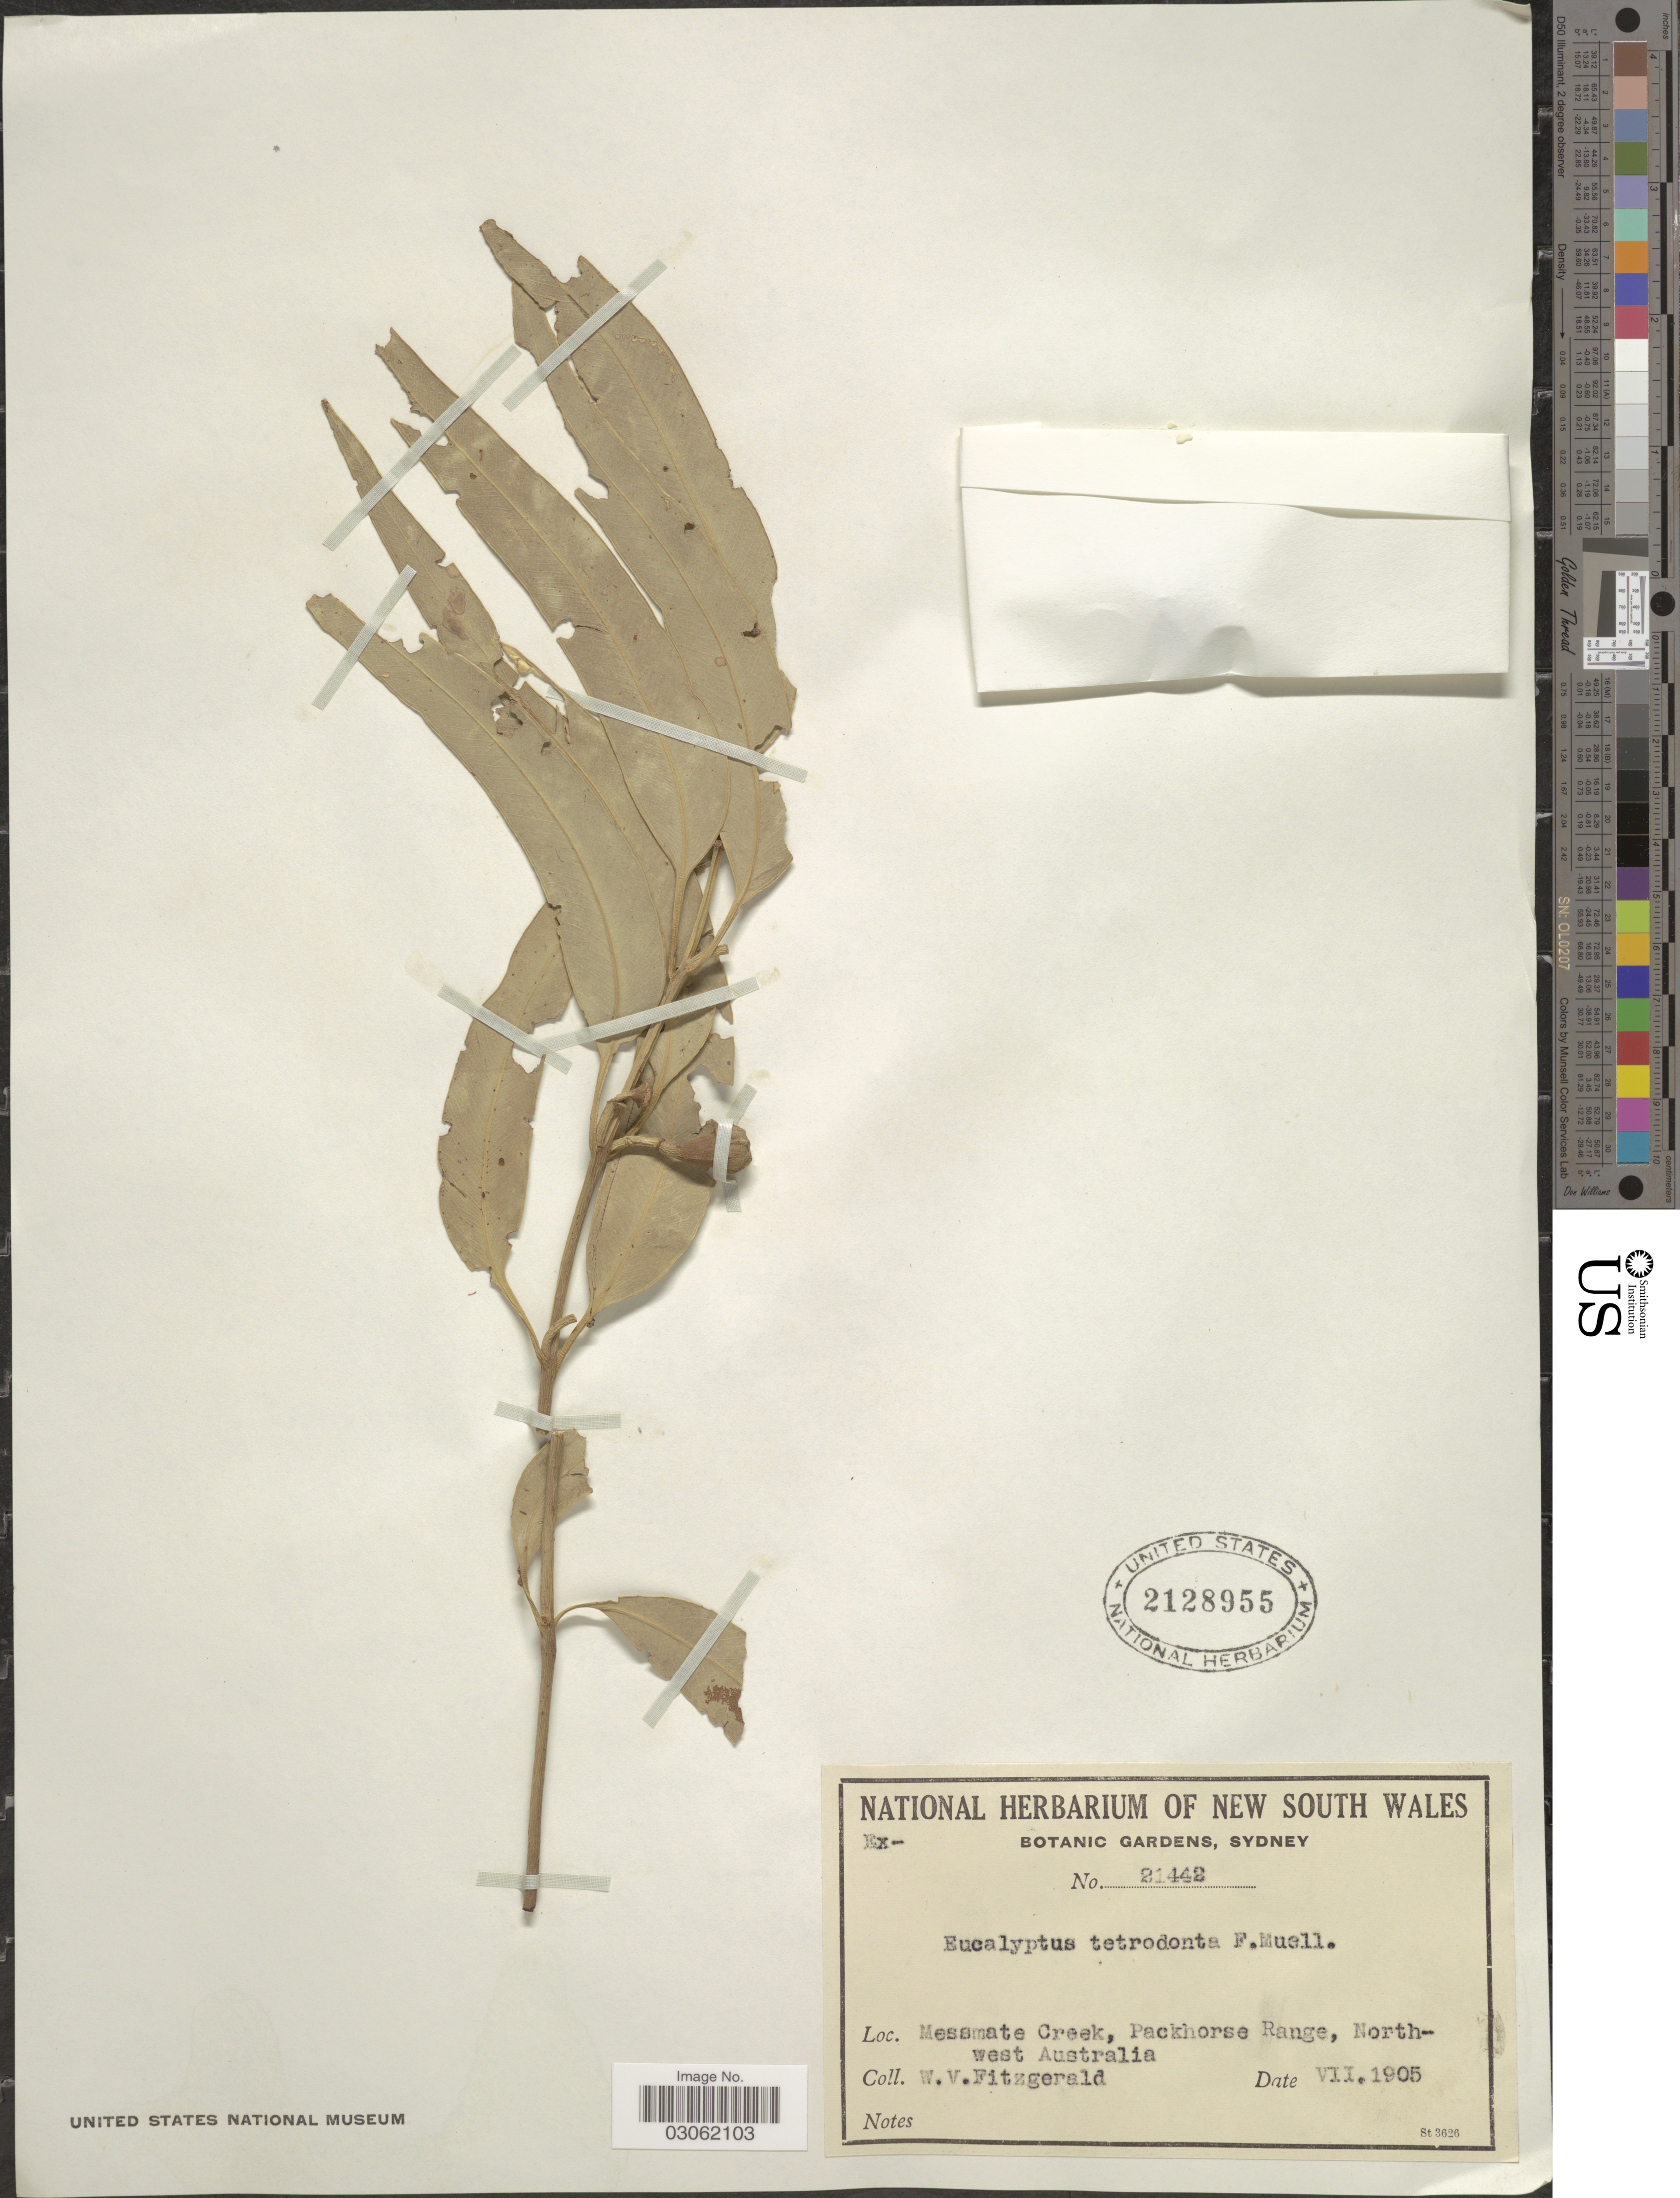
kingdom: Plantae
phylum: Tracheophyta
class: Magnoliopsida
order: Myrtales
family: Myrtaceae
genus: Eucalyptus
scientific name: Eucalyptus tetrodonta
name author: F. Muell.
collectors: W. Fitzgerald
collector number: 21448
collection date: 1905-07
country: Australia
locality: Messmate Creek, Packhorse Range, North-West Australia.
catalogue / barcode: US 2128955